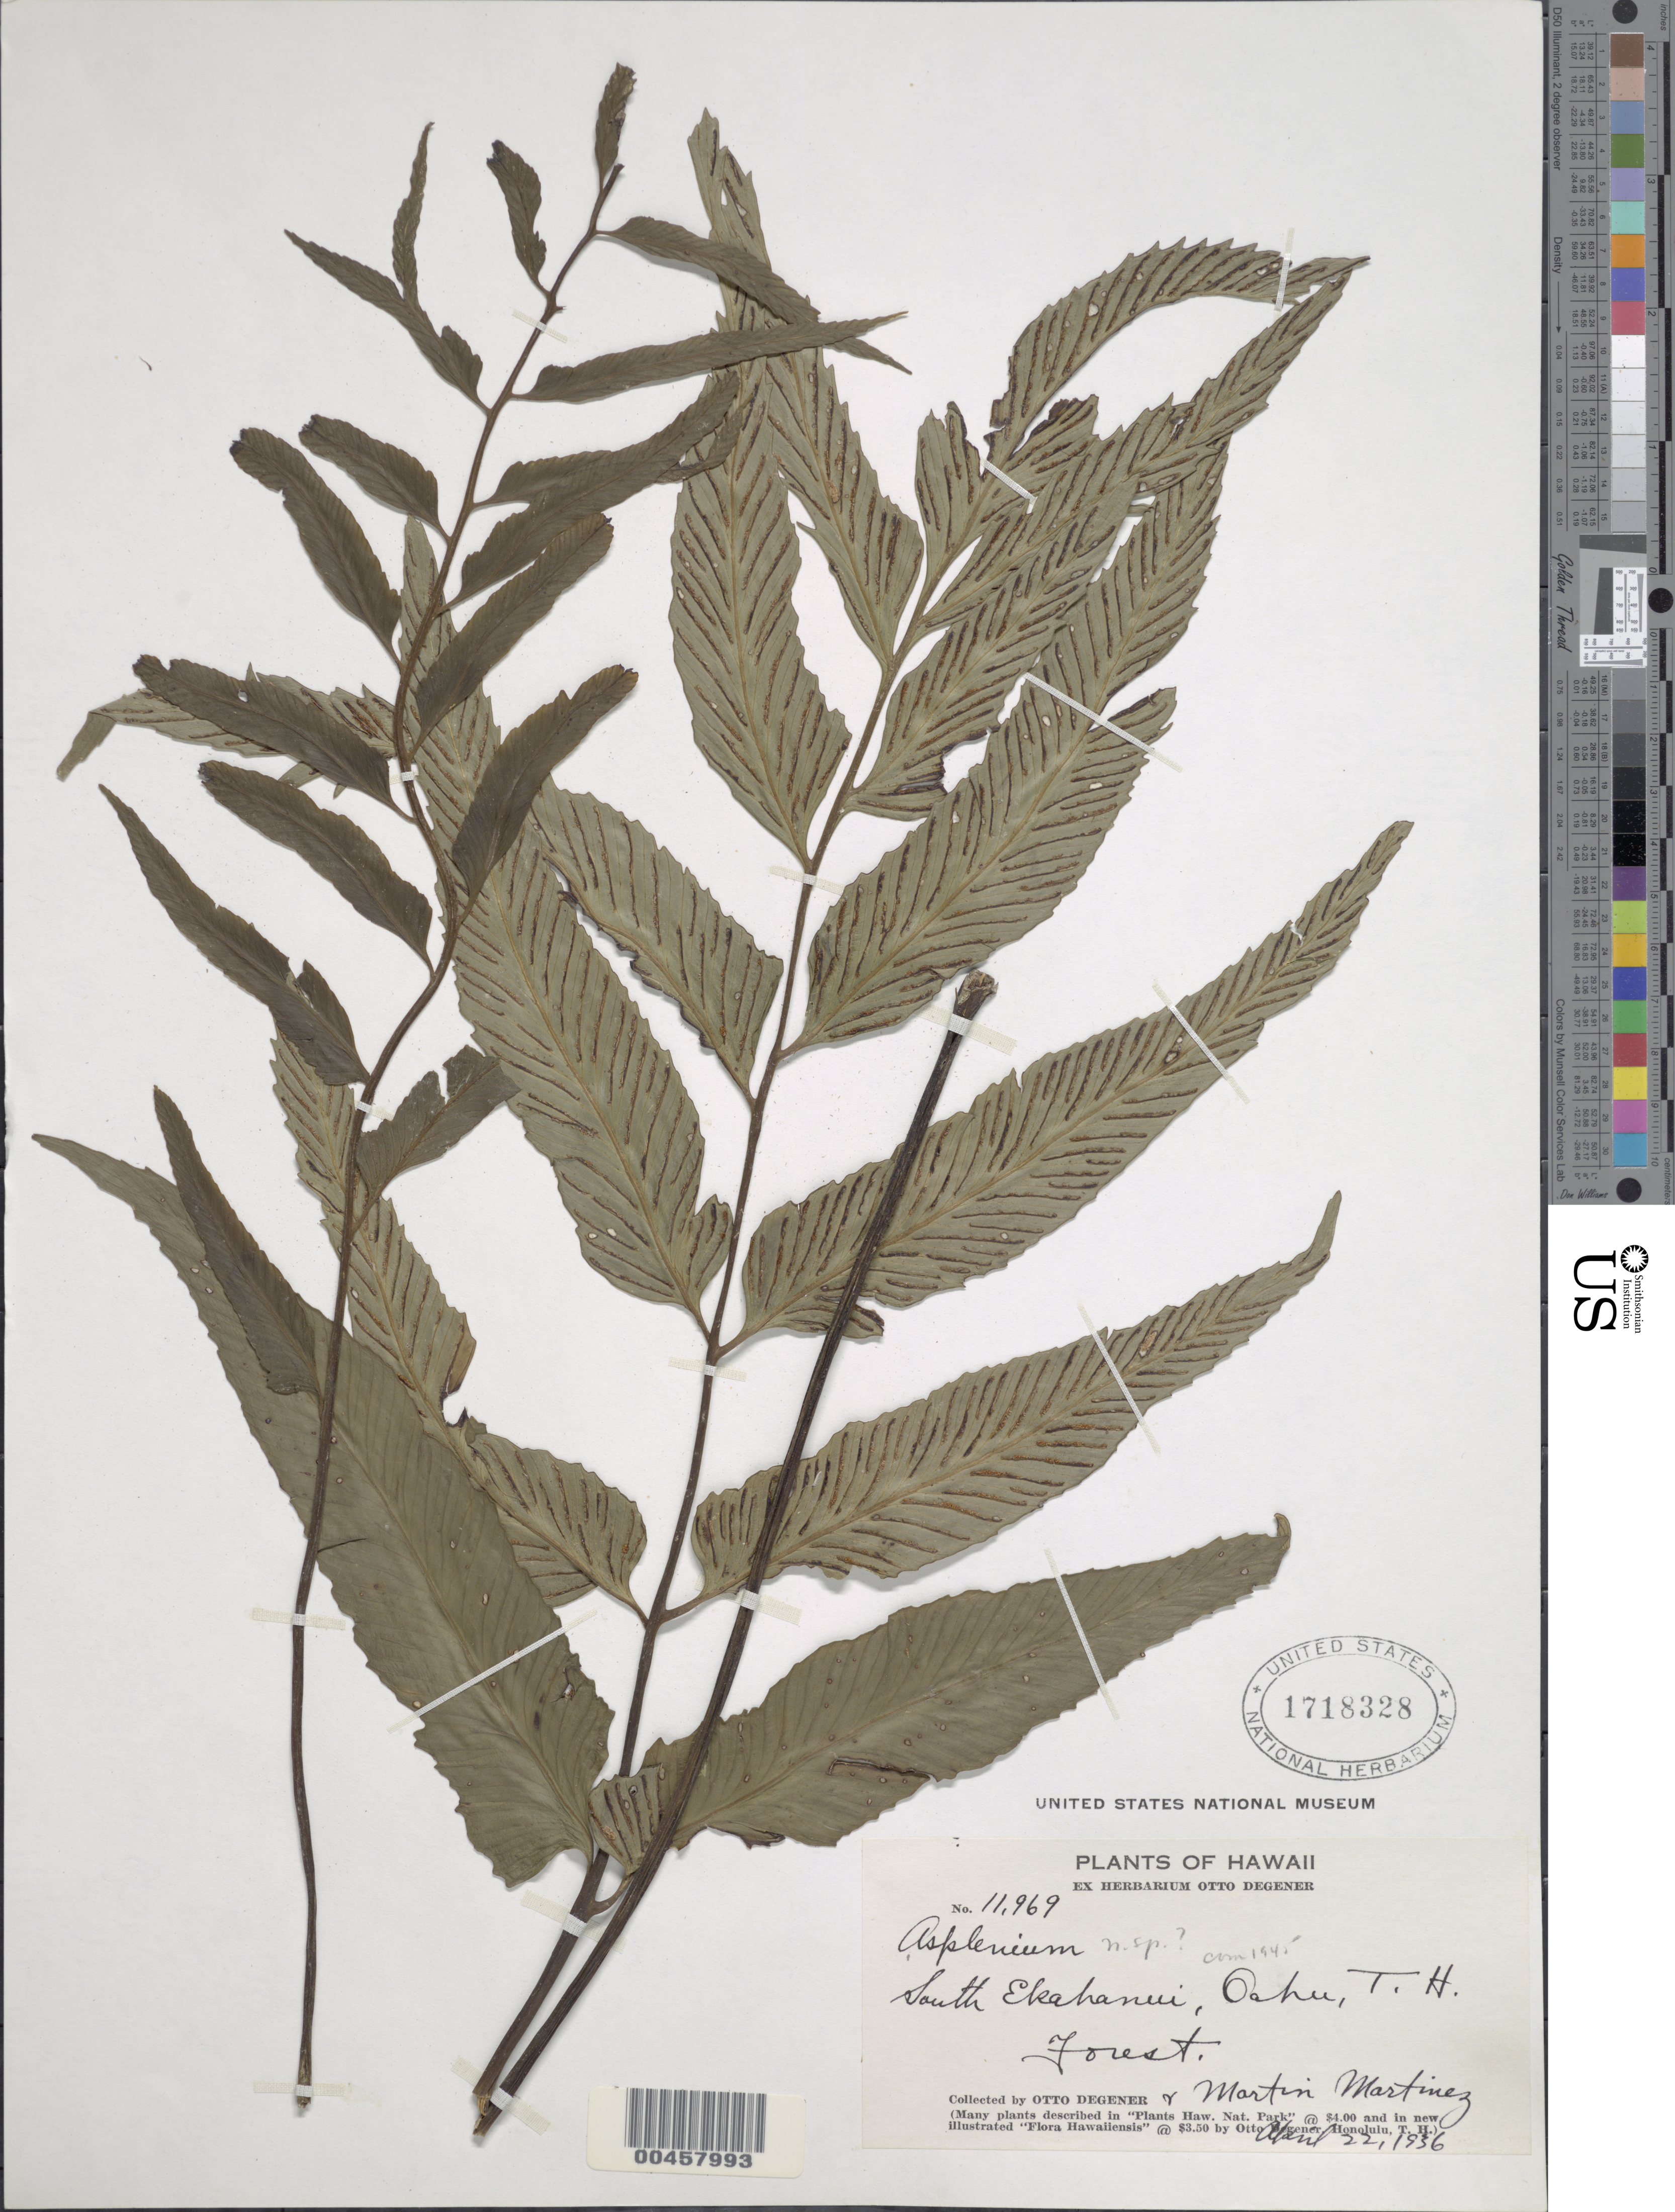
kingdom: Plantae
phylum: Tracheophyta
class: Polypodiopsida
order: Polypodiales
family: Aspleniaceae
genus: Asplenium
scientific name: Asplenium kaulfussii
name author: Schltdl.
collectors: O. Degener & M. Martínez M.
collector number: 11969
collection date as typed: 22 Apr 1936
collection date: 1936-04-22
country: United States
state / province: Hawaii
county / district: Honolulu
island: Oahu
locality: South Ekahanui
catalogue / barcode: US 1718328